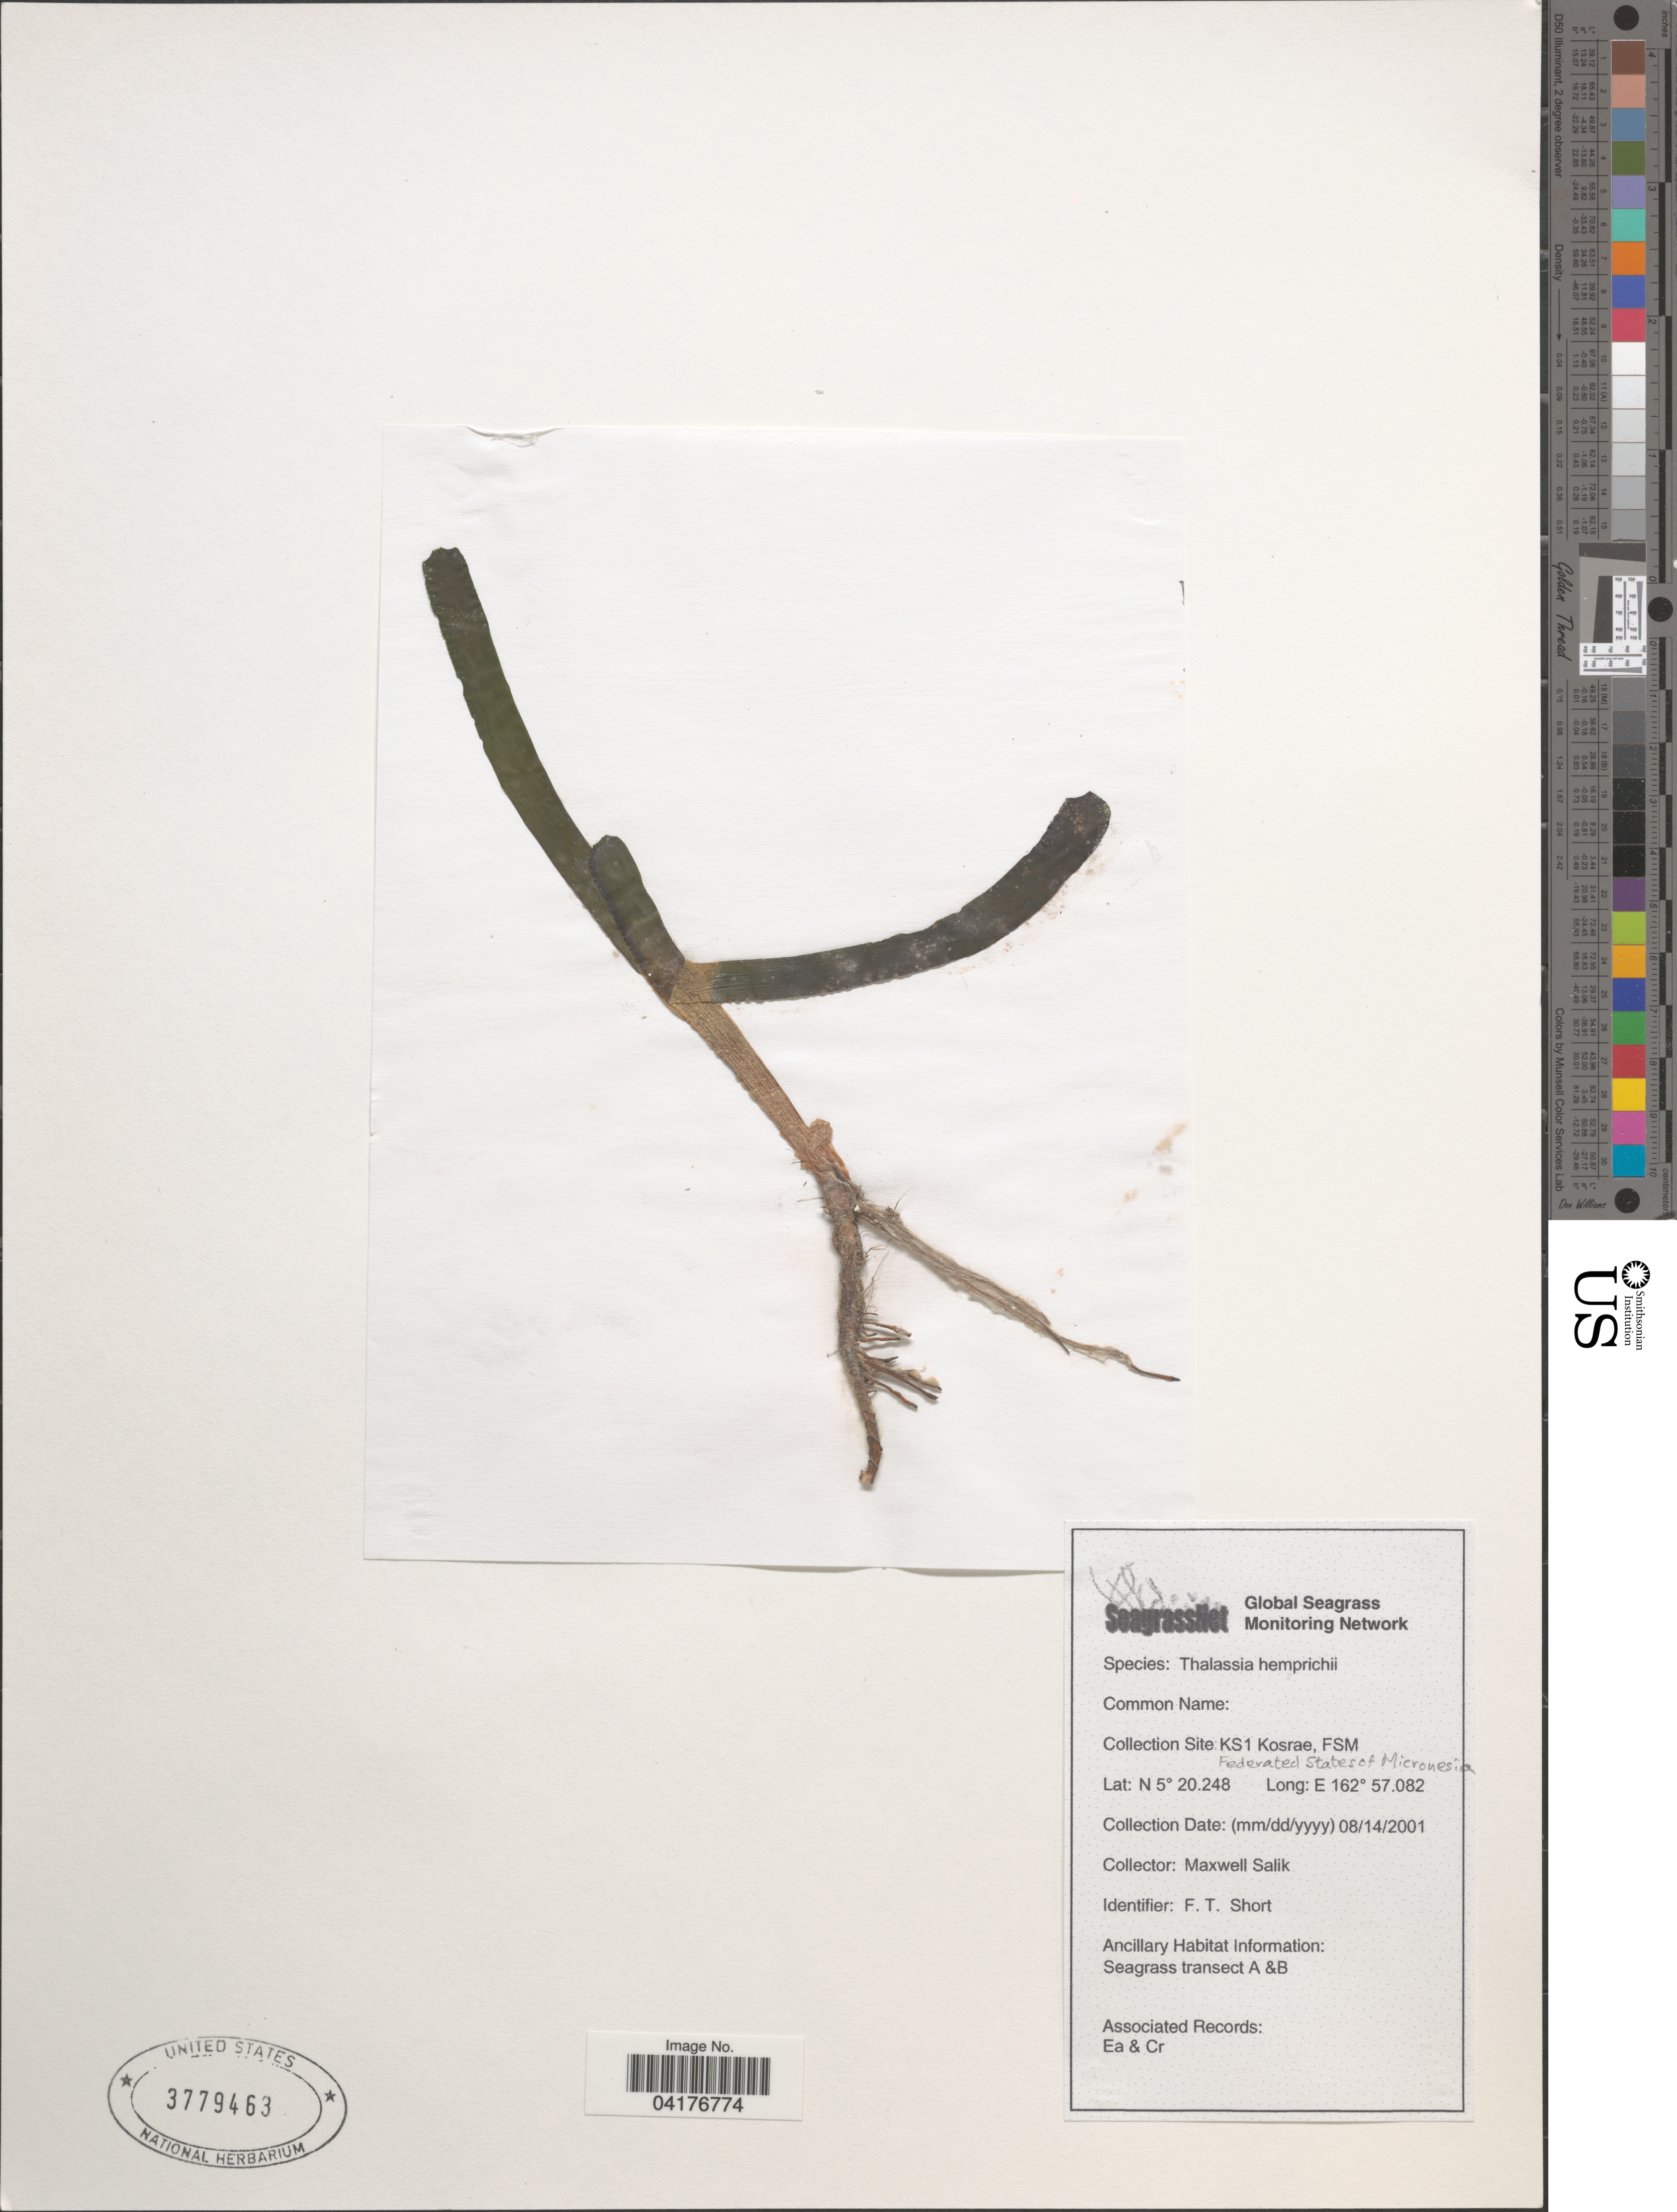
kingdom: Plantae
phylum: Tracheophyta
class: Liliopsida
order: Alismatales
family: Hydrocharitaceae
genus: Enhalus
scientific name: Enhalus acoroides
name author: (L. f.) Royle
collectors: M. Salik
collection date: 2001-08-14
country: Micronesia, Federated States of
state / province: Kosrae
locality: KS1. Seagrass transect A & B.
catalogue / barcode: US 3779463